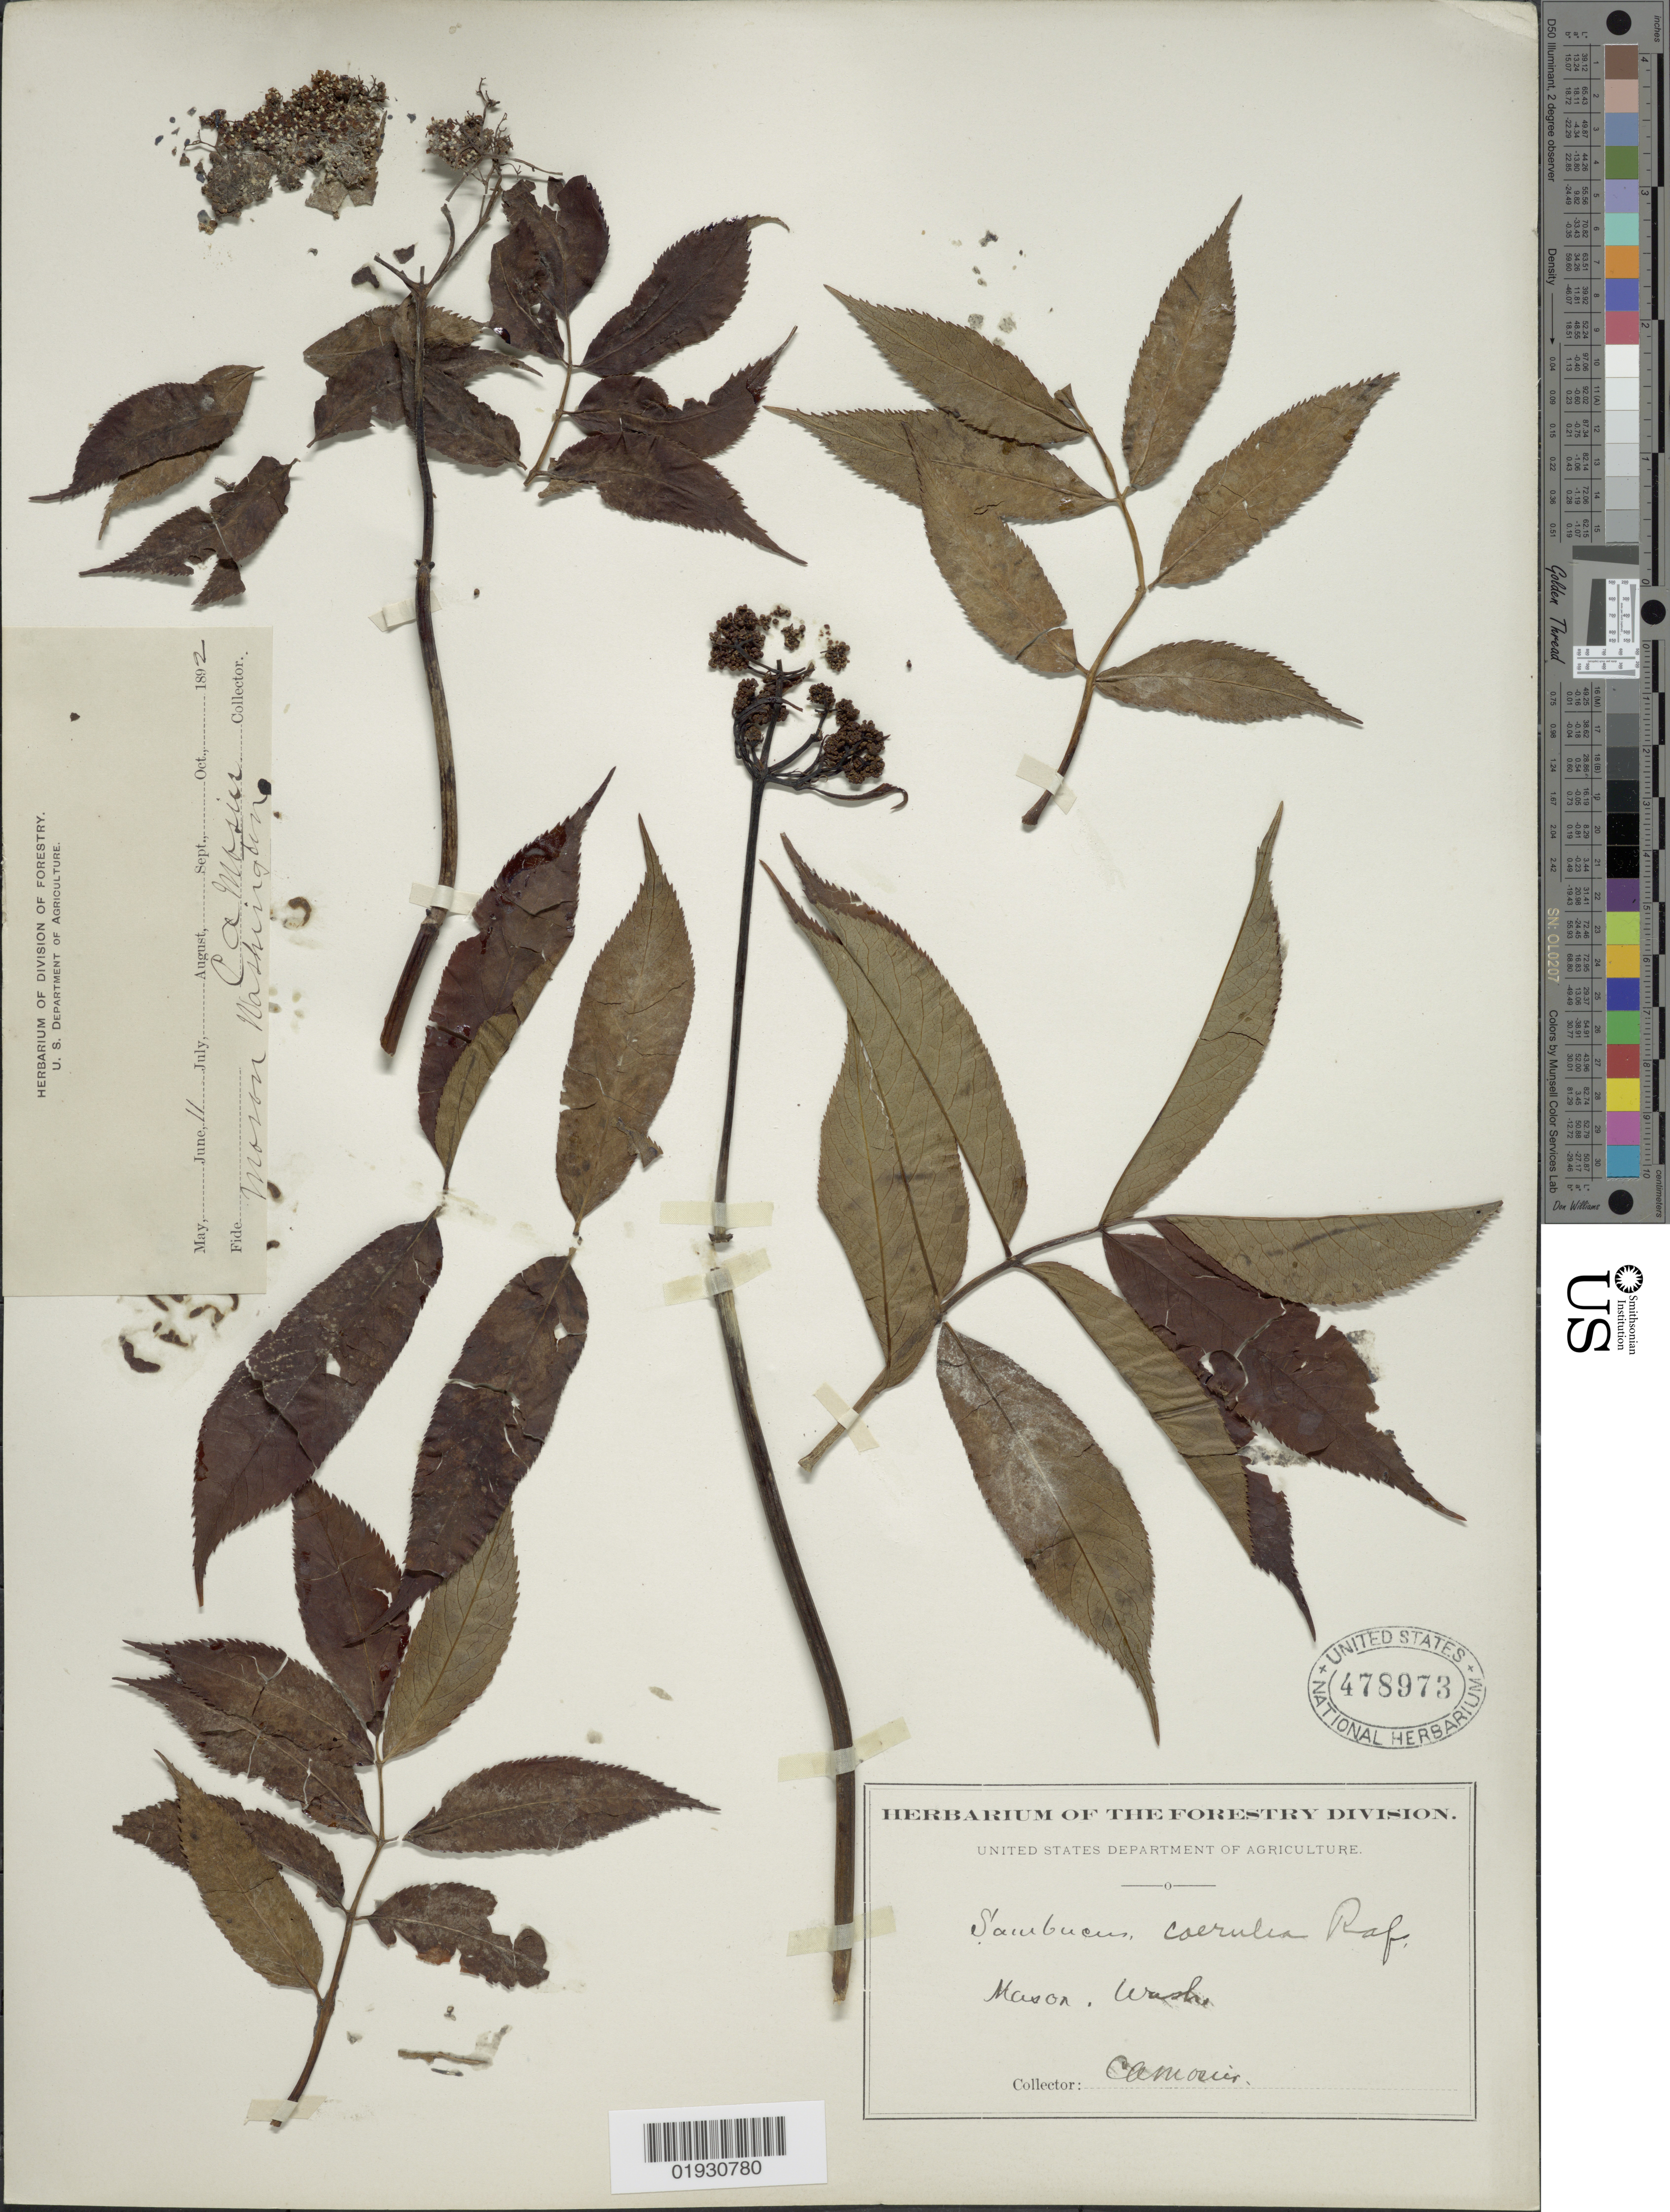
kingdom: Plantae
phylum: Tracheophyta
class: Magnoliopsida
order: Dipsacales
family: Viburnaceae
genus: Sambucus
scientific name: Sambucus cerulea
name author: Raf.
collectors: C. A. Mosier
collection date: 1892-06-11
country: United States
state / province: Washington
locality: Mason.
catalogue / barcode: US 478973